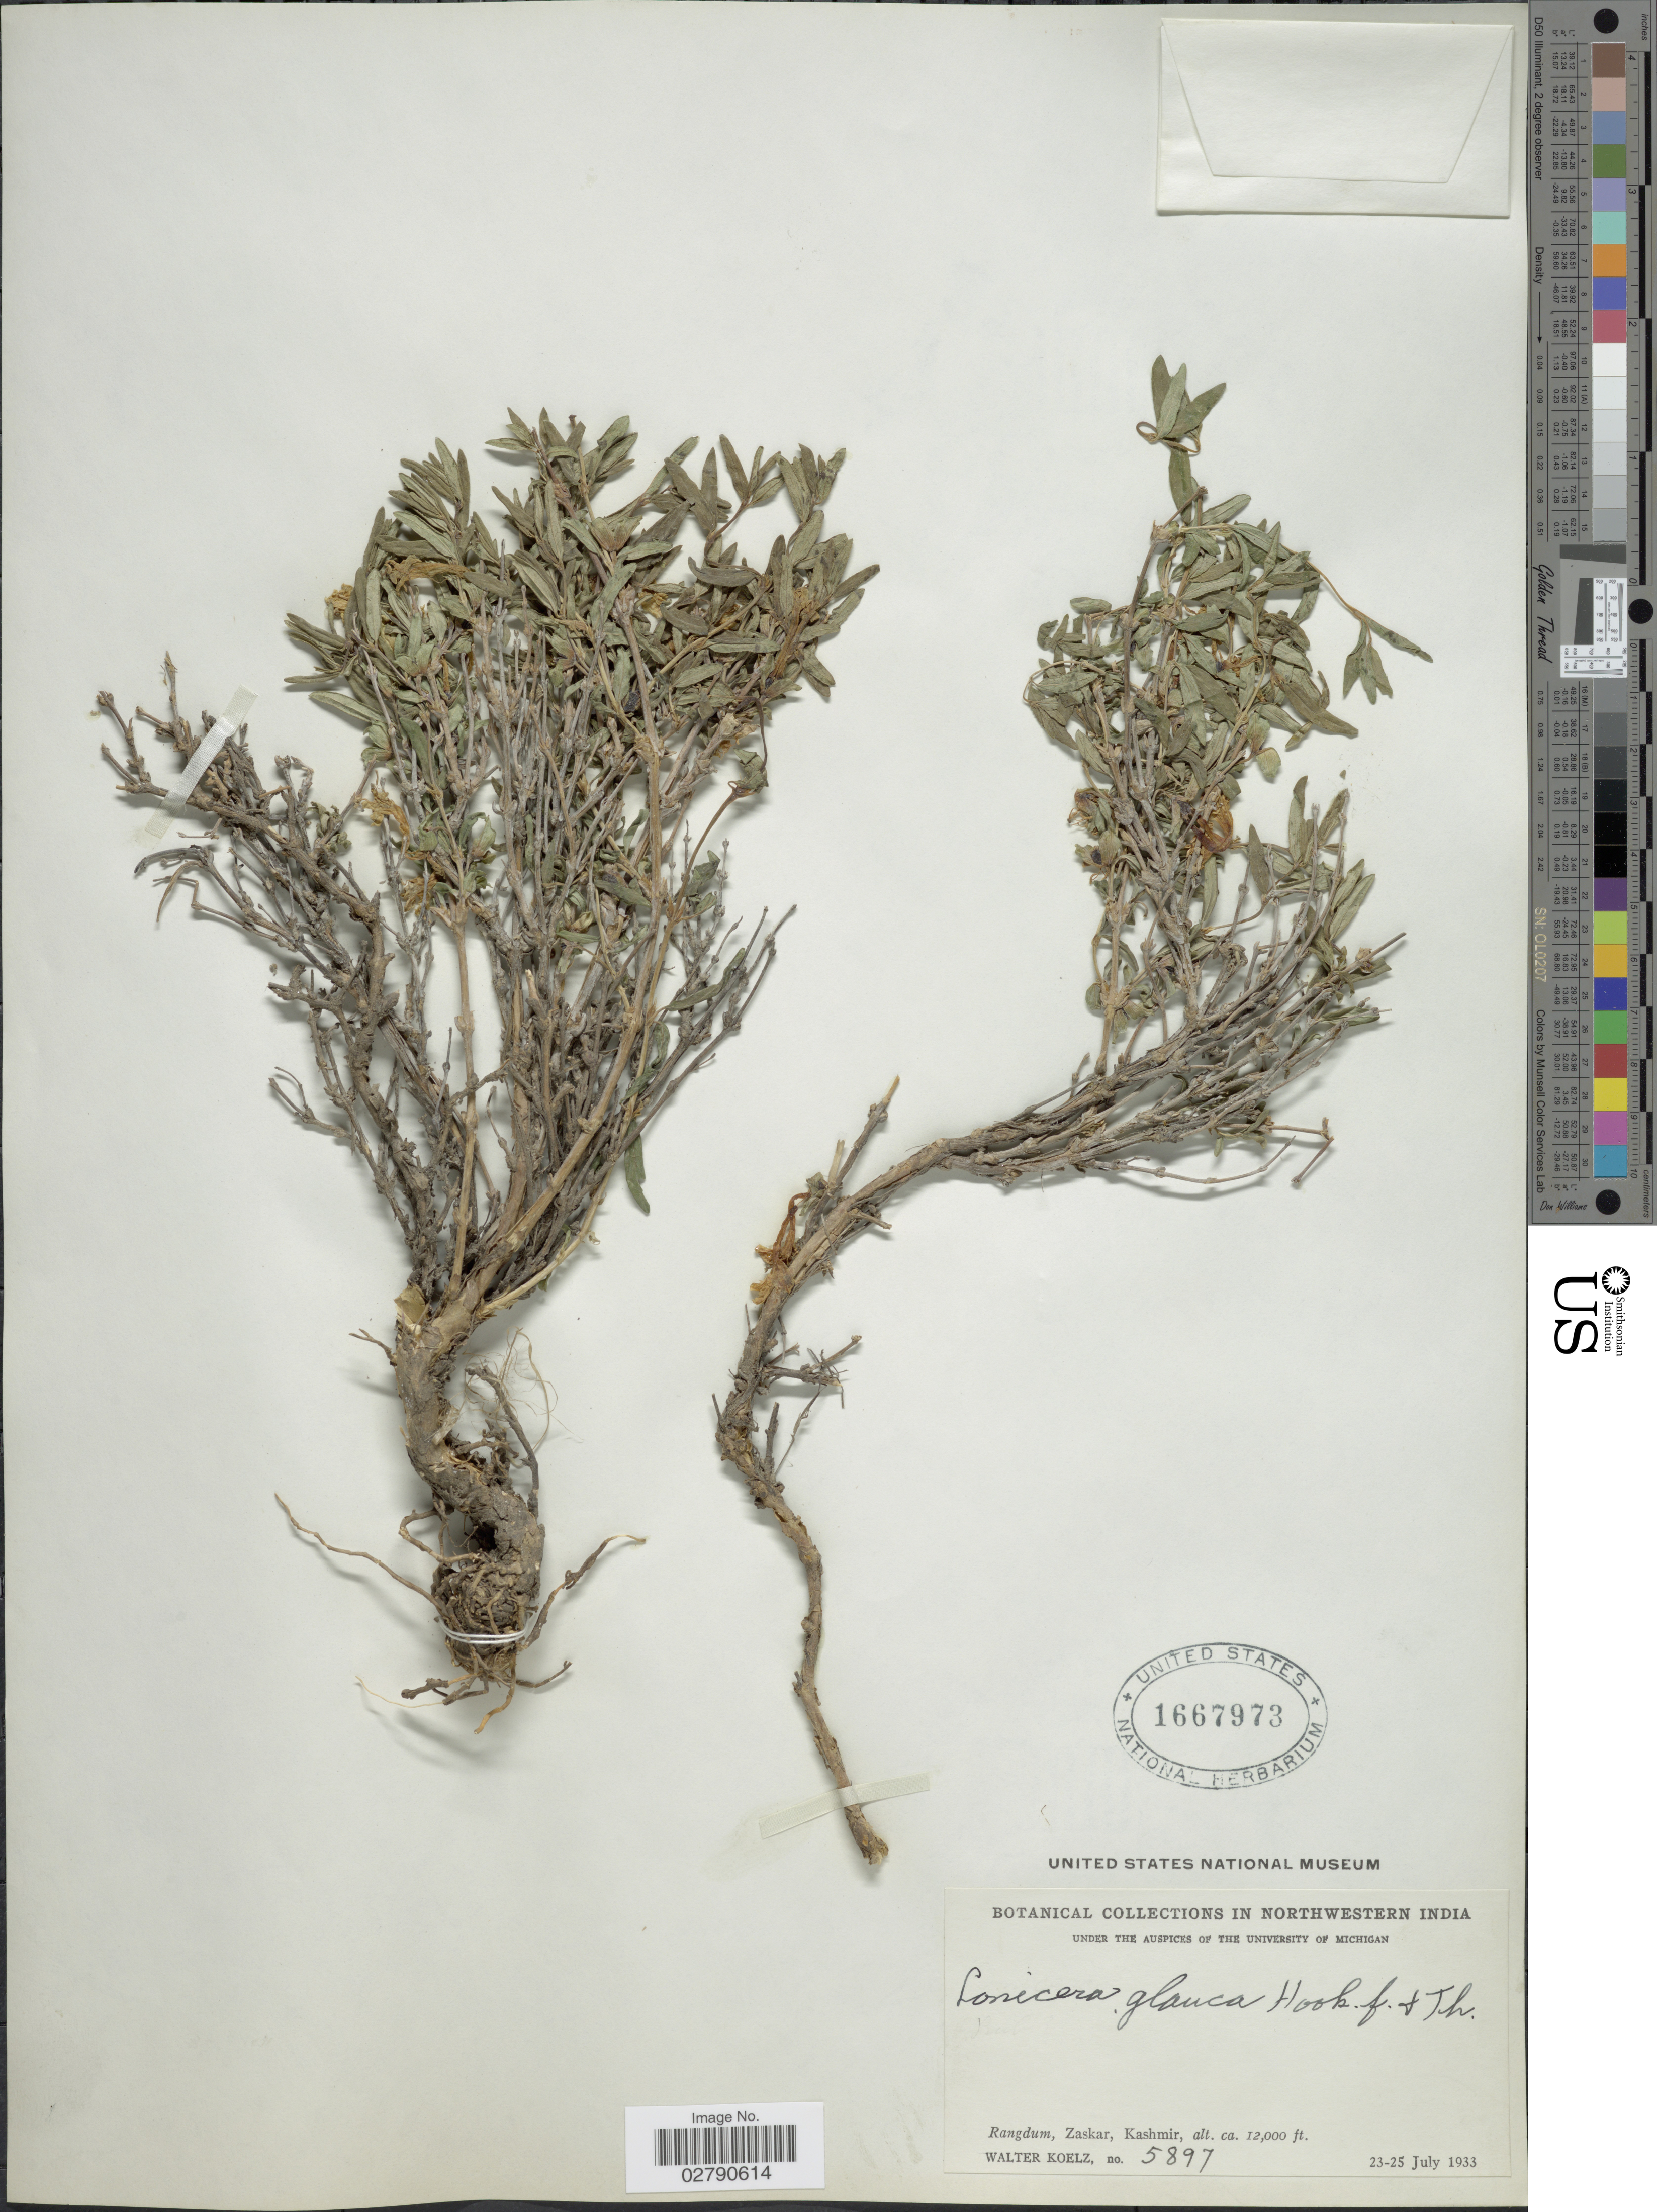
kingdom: Plantae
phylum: Tracheophyta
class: Magnoliopsida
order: Dipsacales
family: Caprifoliaceae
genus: Lonicera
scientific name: Lonicera glauca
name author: Hook. f. & Thomson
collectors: W. N. Koelz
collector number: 5897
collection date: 1933-07-23/1933-07-25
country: India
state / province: Jammu and Kashmir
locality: Northwestern India. Rangdum, Zaskar, Kashmir.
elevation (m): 3658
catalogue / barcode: US 1667973